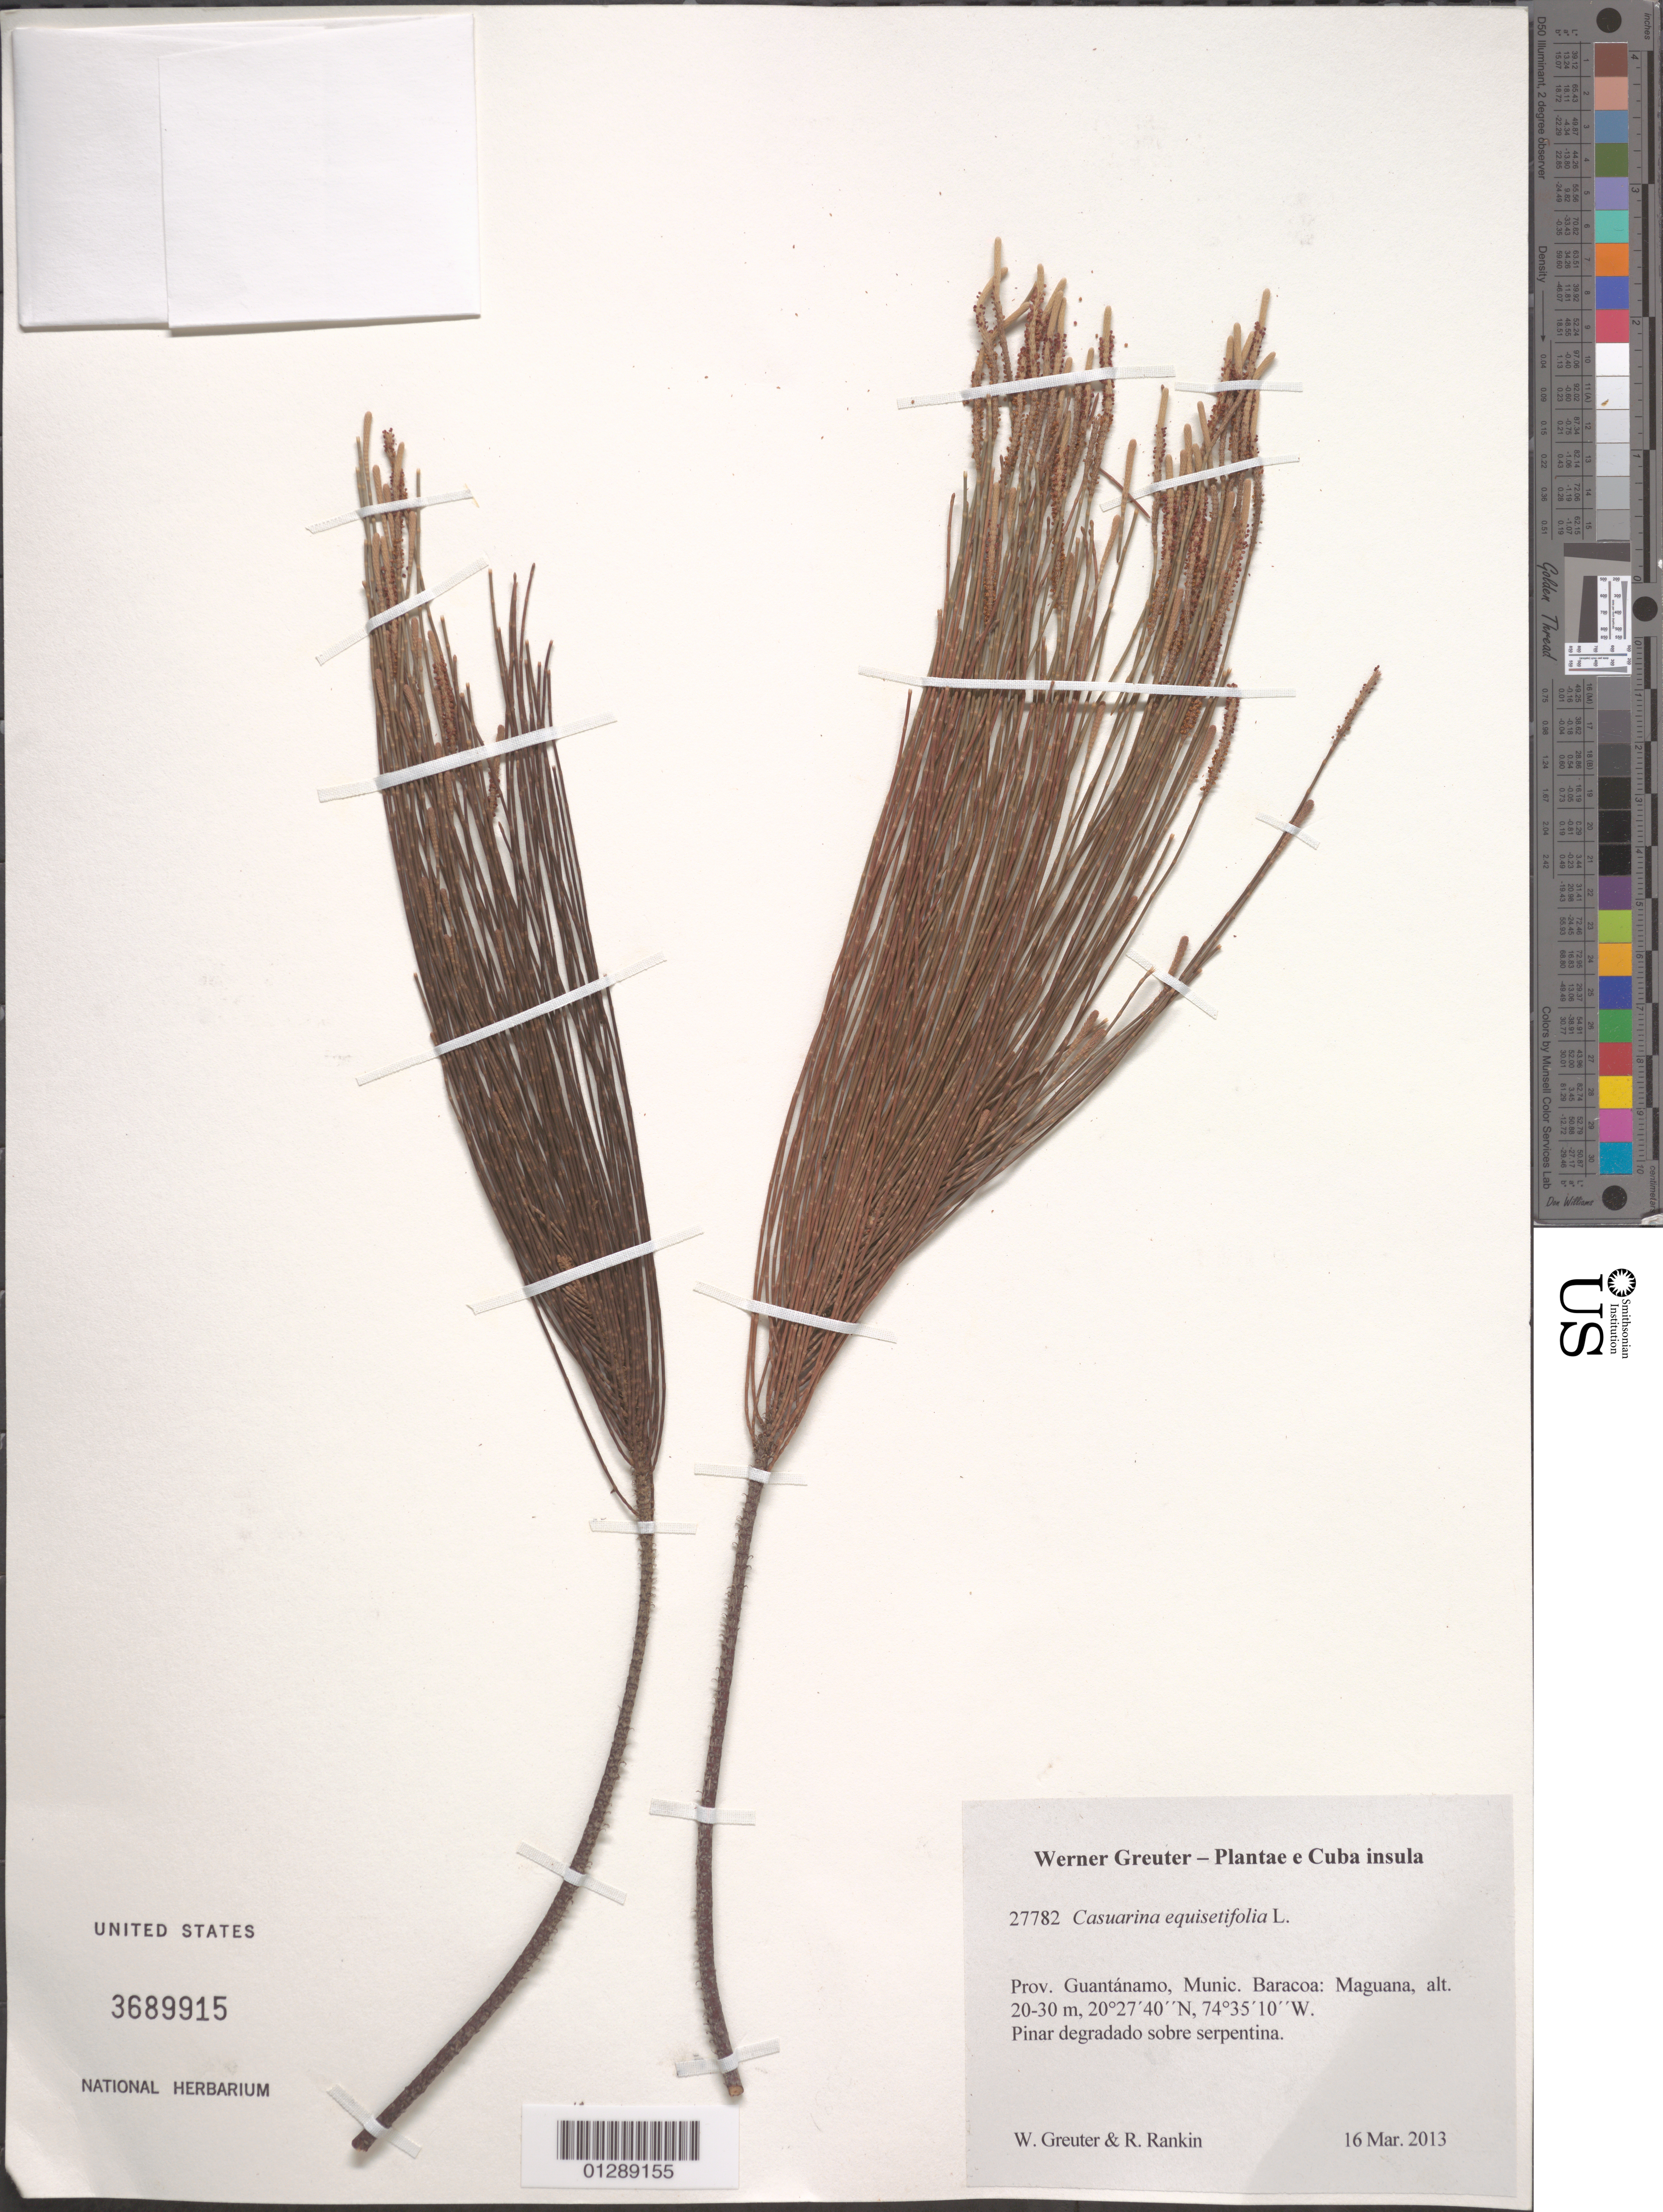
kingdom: Plantae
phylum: Tracheophyta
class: Magnoliopsida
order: Fagales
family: Casuarinaceae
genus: Casuarina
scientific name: Casuarina equisetifolia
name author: L.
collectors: W. R. Greuter & R. Rankin Rodriguez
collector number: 27782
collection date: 2013-03-16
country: Cuba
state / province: Guantanamo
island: Cuba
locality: Munic. Baracoa: Maguana.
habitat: Pinar degradado sobre serpentina.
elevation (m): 20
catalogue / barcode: US 3689915